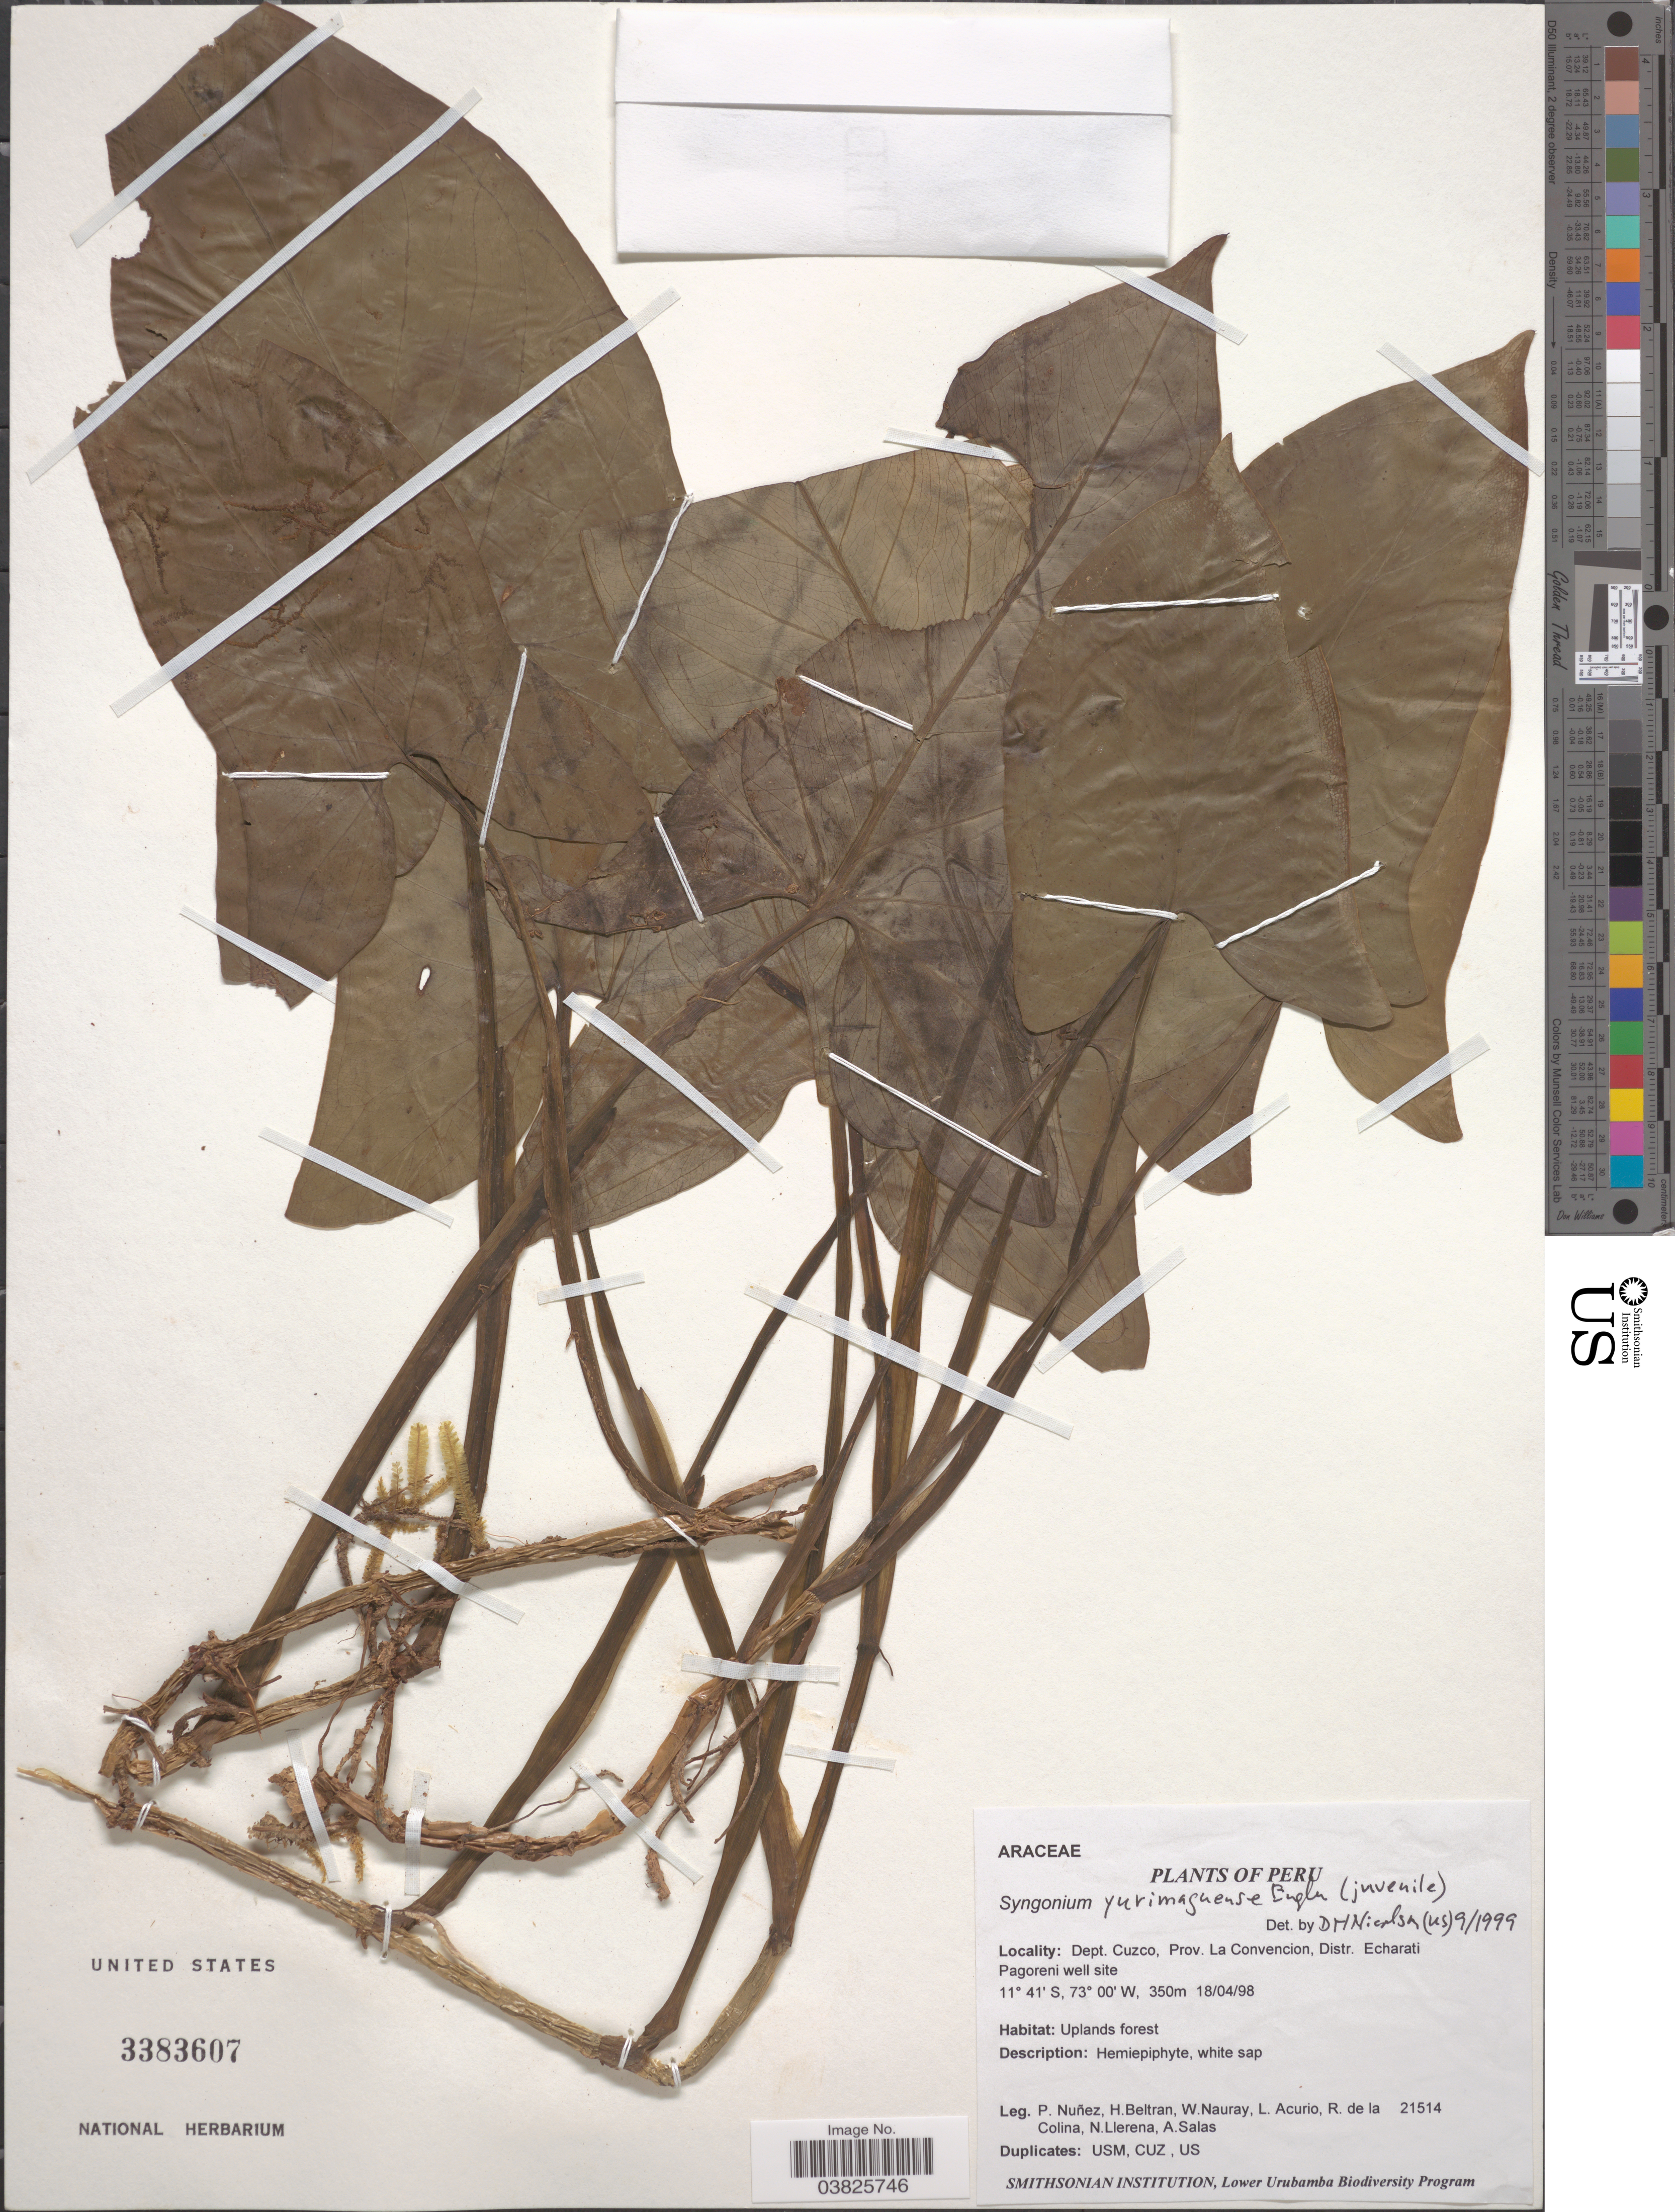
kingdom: Plantae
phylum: Tracheophyta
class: Liliopsida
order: Alismatales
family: Araceae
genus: Syngonium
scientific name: Syngonium yurimaguense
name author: Engl.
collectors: P. Nuñez V., H. Beltran, W. Nauray, L. Acurio & et al.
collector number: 21514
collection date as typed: Transcribed d/m/y: 18/4/98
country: Peru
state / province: Cusco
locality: Dept. Cuzco, Prov. La Convencion, Distr. Echarati Pagoreni well site.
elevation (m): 350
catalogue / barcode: US 3383607